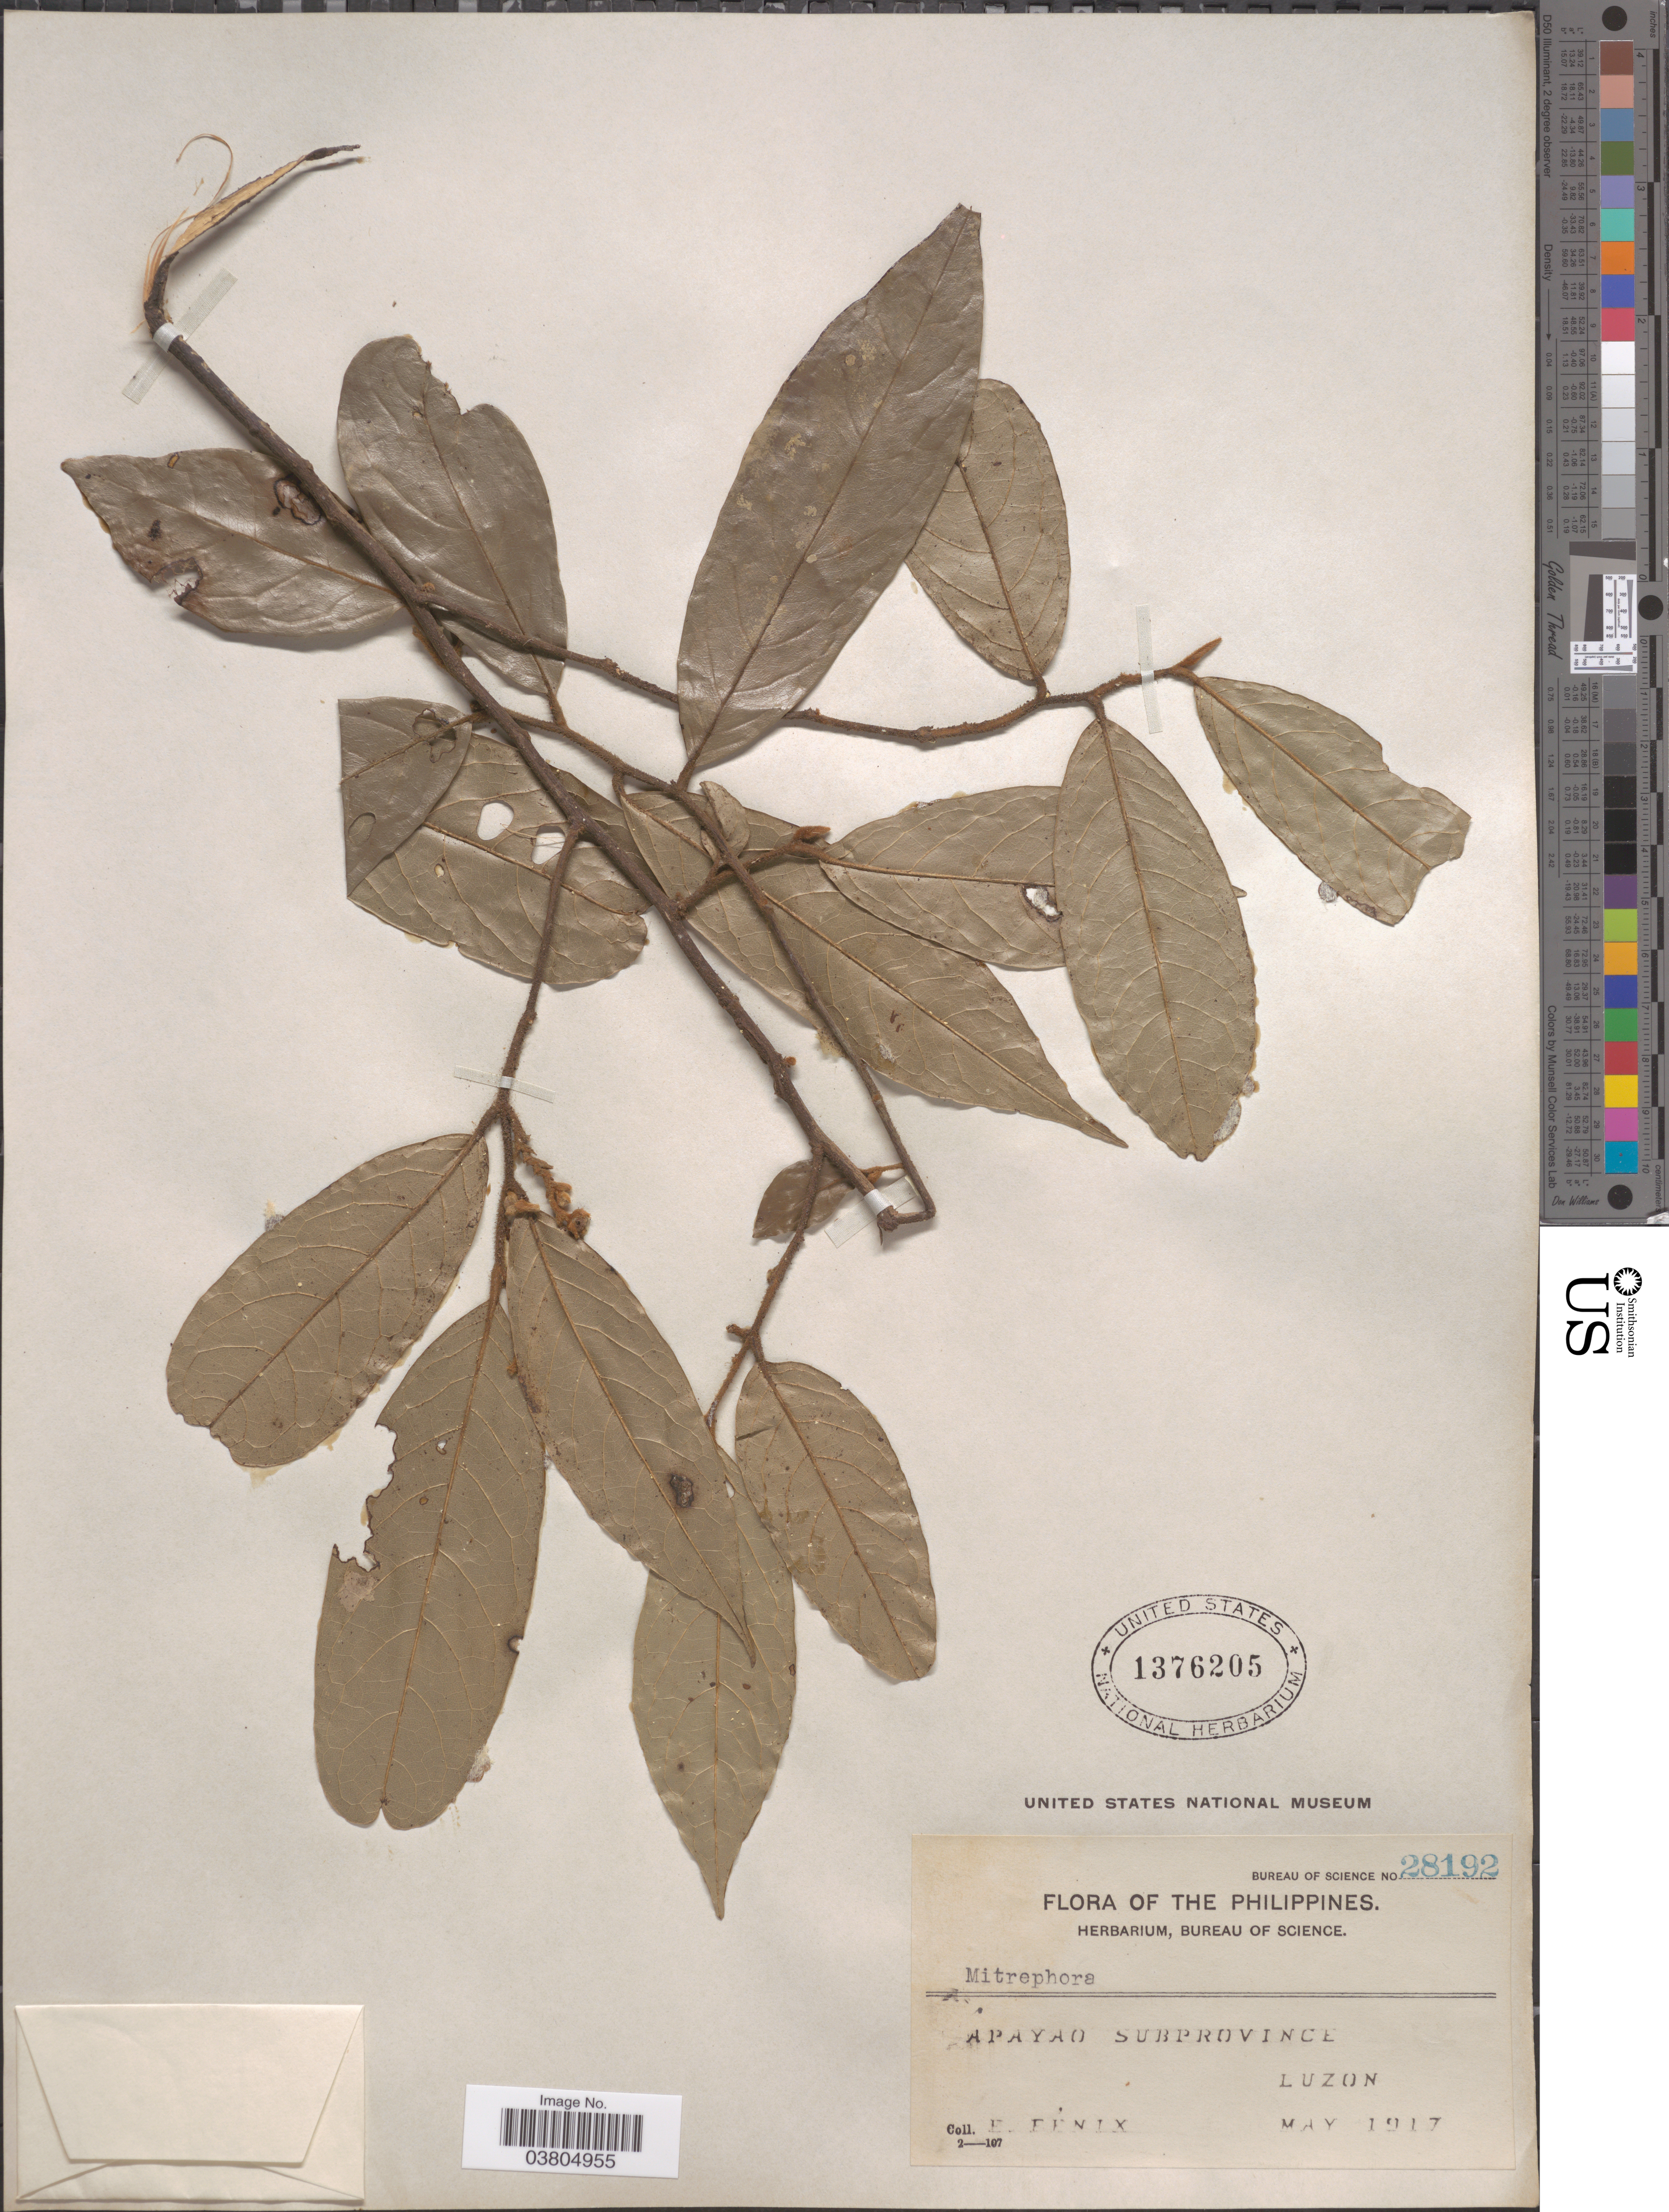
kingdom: Plantae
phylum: Tracheophyta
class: Magnoliopsida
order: Magnoliales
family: Annonaceae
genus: Mitrephora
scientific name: Mitrephora sp.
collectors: E. Fenix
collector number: Bureau of Science 28192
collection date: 1917-05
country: Philippines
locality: Apayao Subprovince. Luzon.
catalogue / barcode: US 1376205